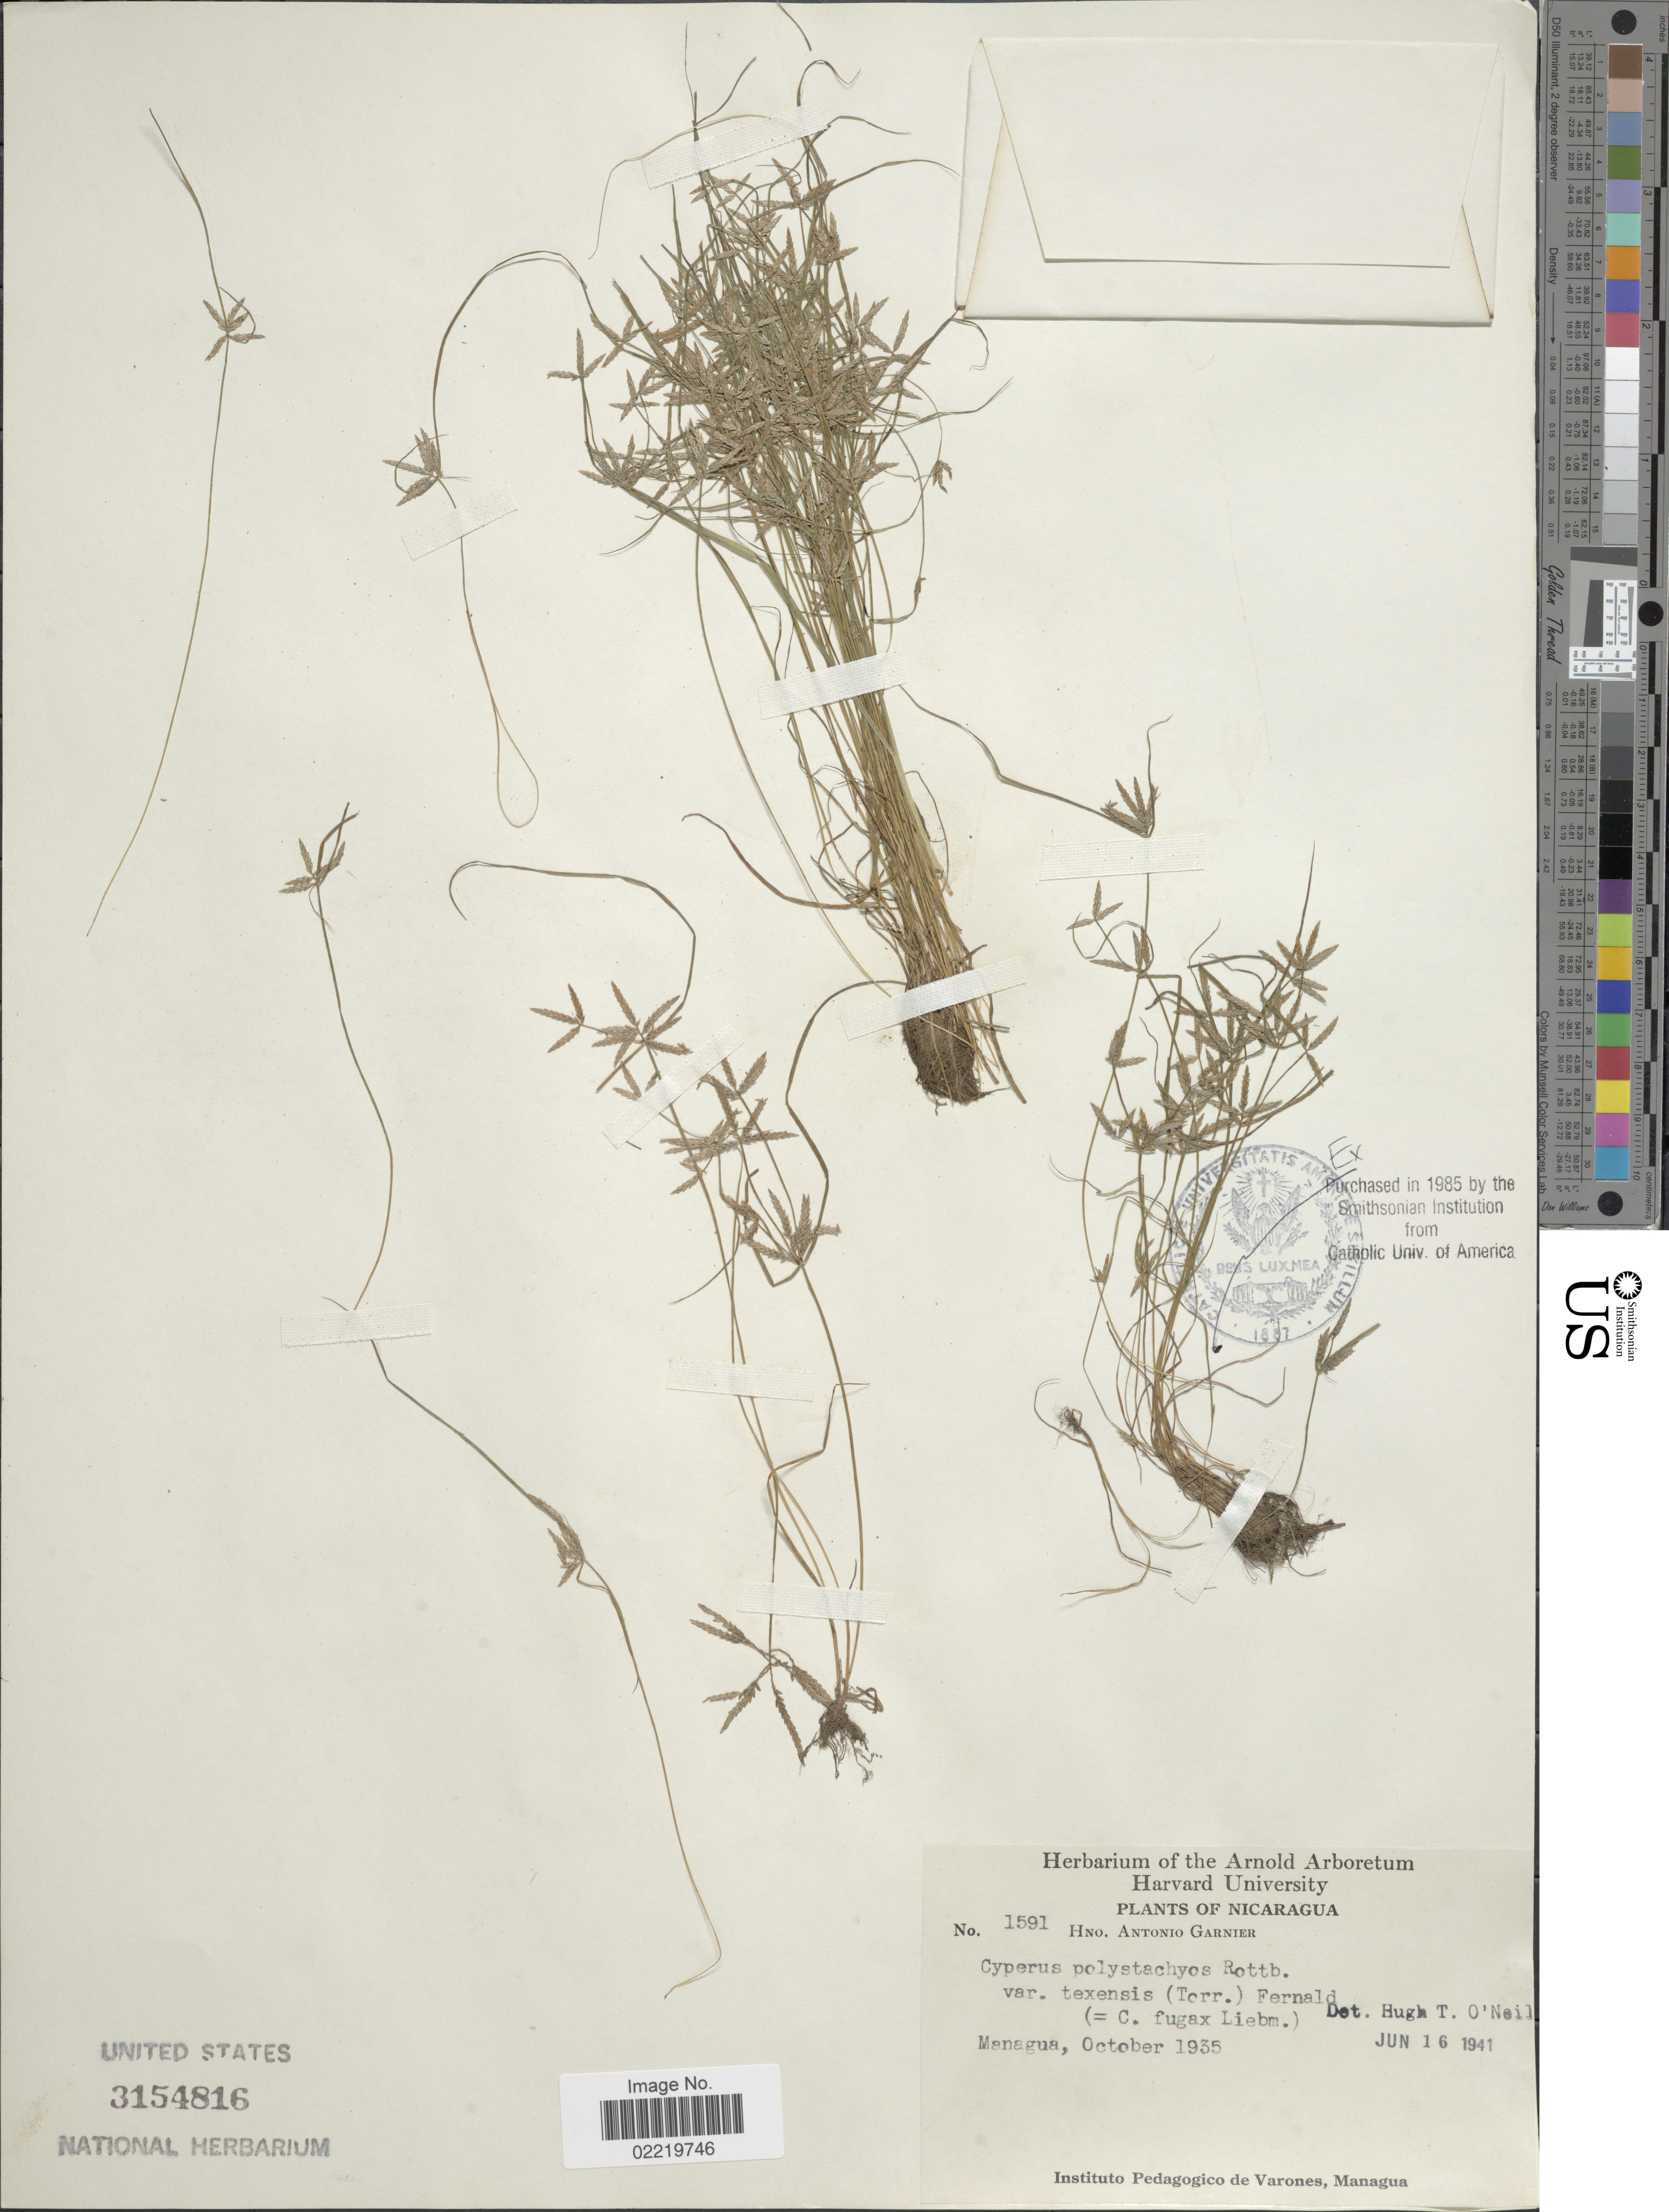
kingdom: Plantae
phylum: Tracheophyta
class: Liliopsida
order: Poales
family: Cyperaceae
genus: Cyperus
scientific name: Cyperus polystachyos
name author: Rottb.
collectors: Bro. A. Garnier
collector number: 1591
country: Nicaragua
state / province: Managua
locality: Instituto Pedagogico de Varones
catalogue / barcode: US 3154816